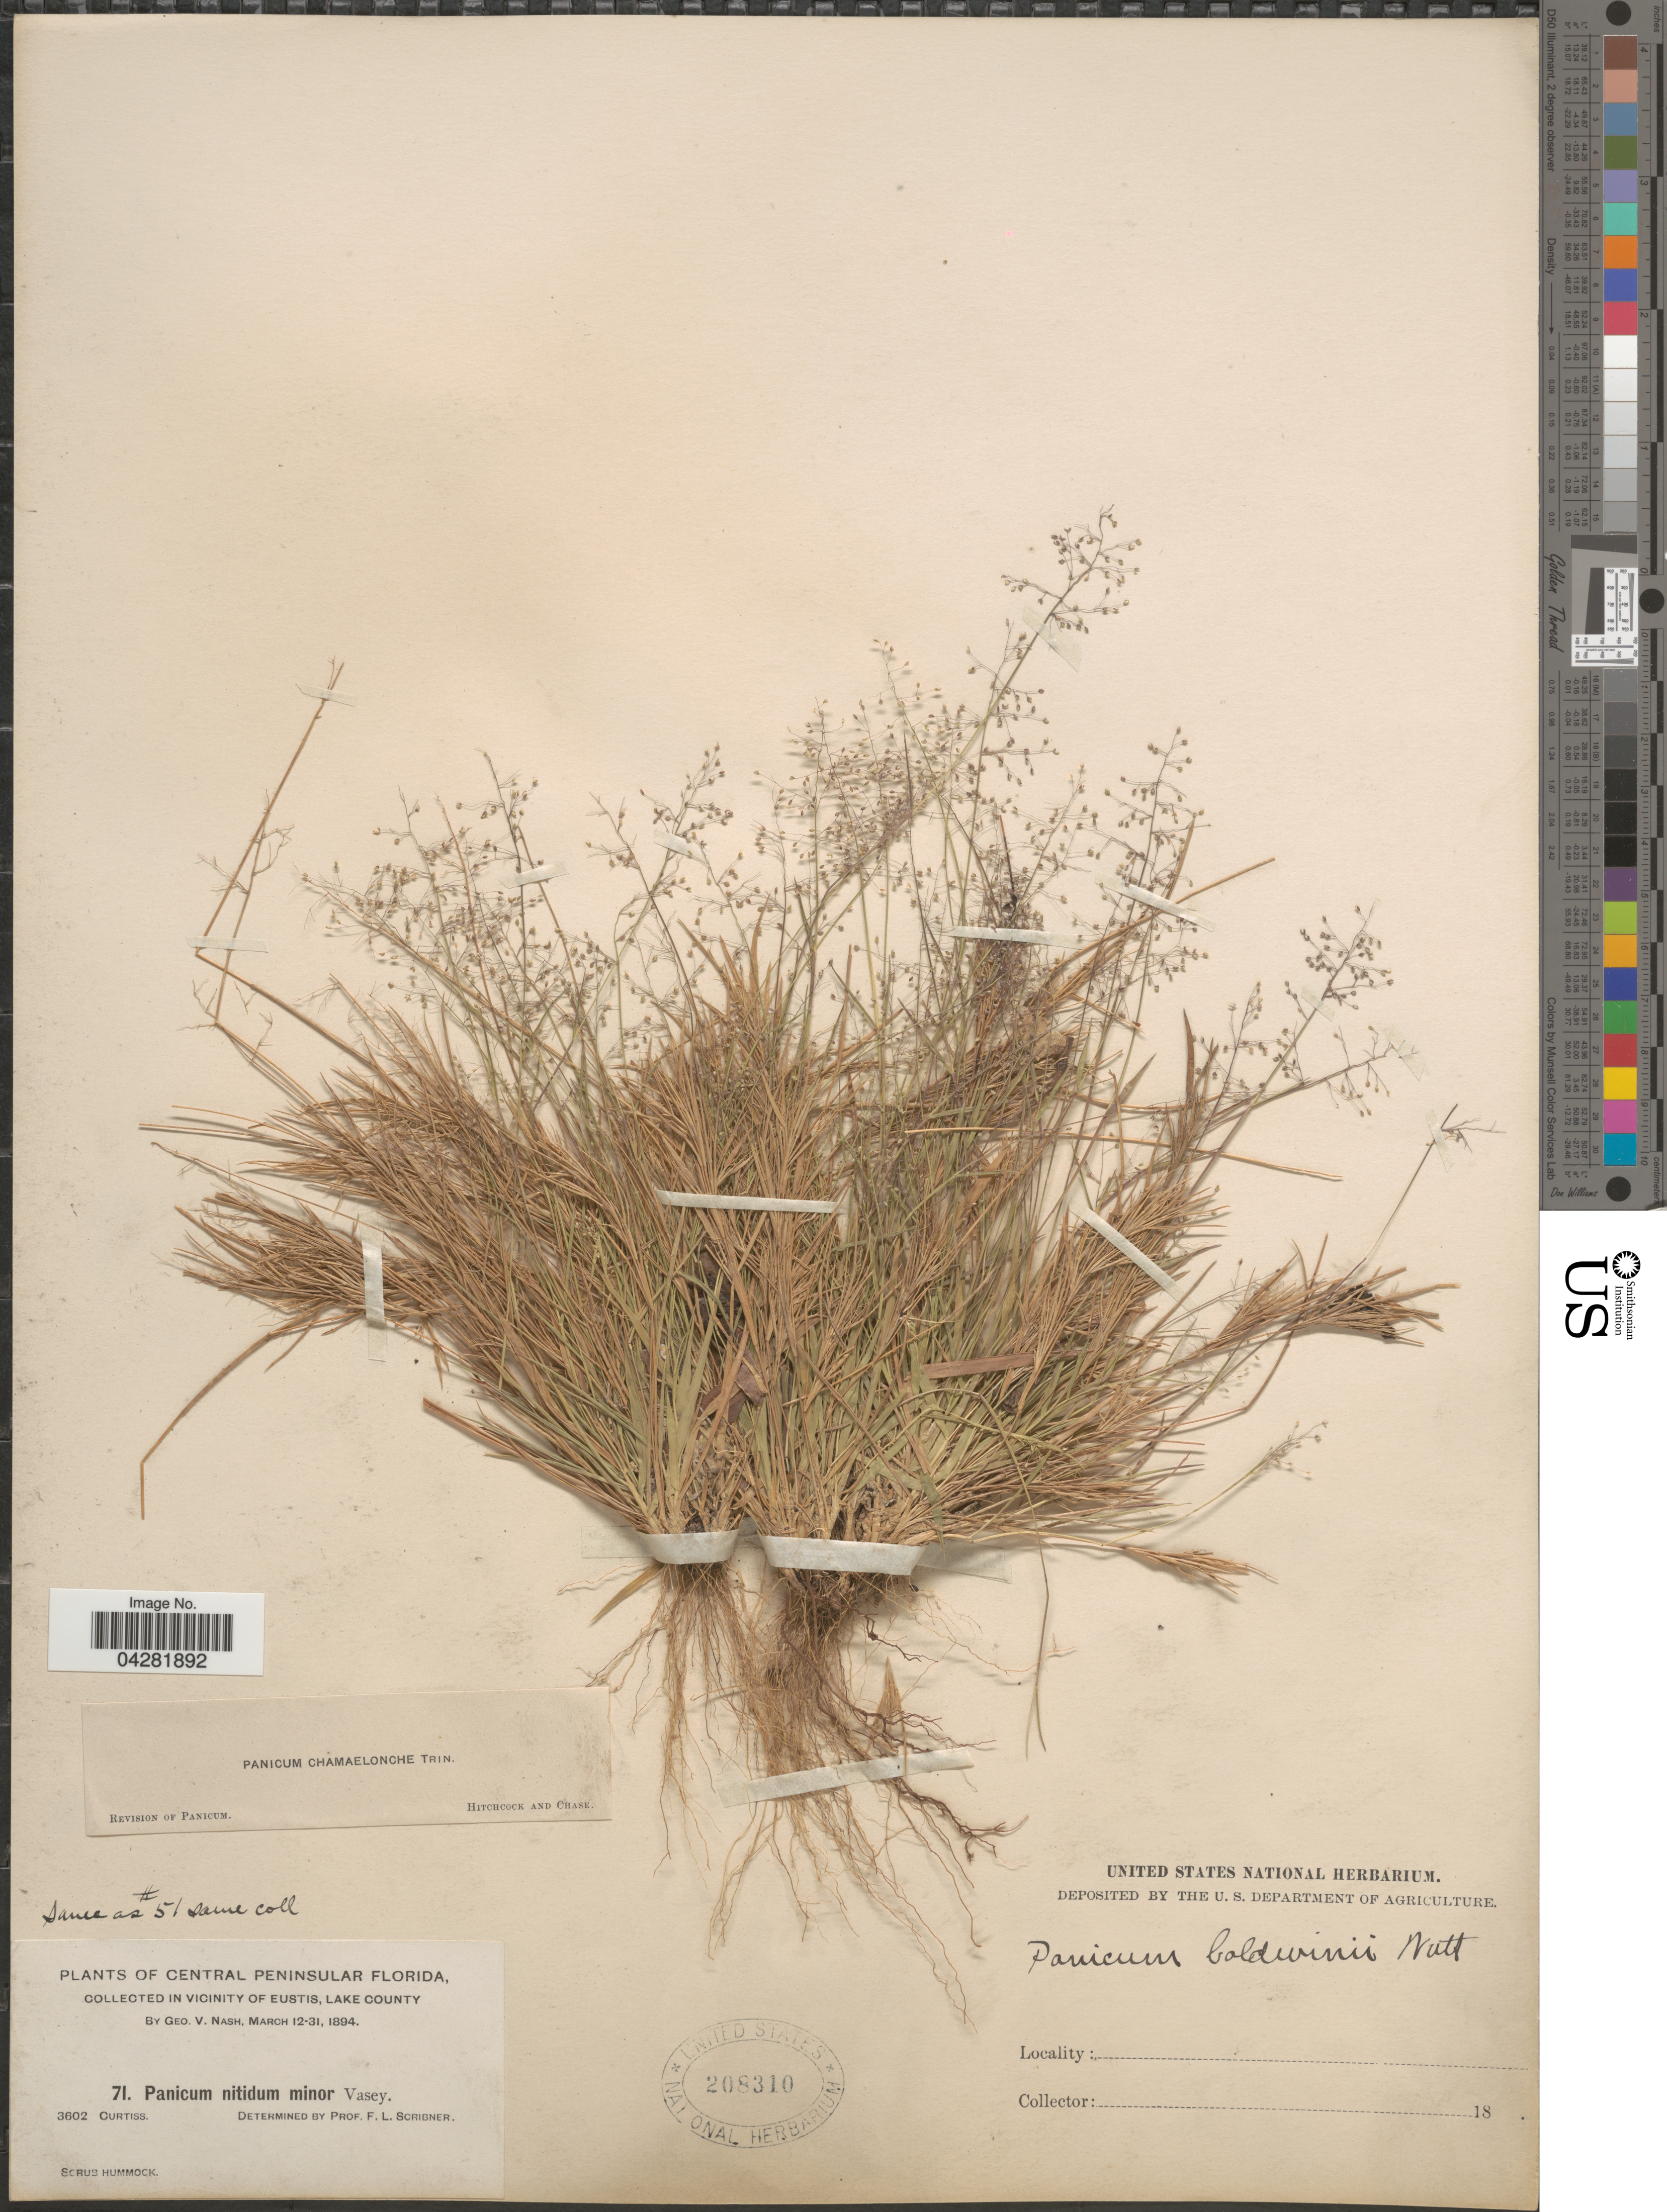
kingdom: Plantae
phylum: Tracheophyta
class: Liliopsida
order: Poales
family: Poaceae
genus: Dichanthelium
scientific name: Dichanthelium ensifolium var. ensifolium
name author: (Baldwin ex Elliot) Gould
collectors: G. V. Nash & -. Curtiss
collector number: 71/3602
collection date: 1894-03-12/1894-03-31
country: United States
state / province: Florida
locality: Central Peninsular Florida, in vicinity of Eustis, Lake County.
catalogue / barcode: US 208310